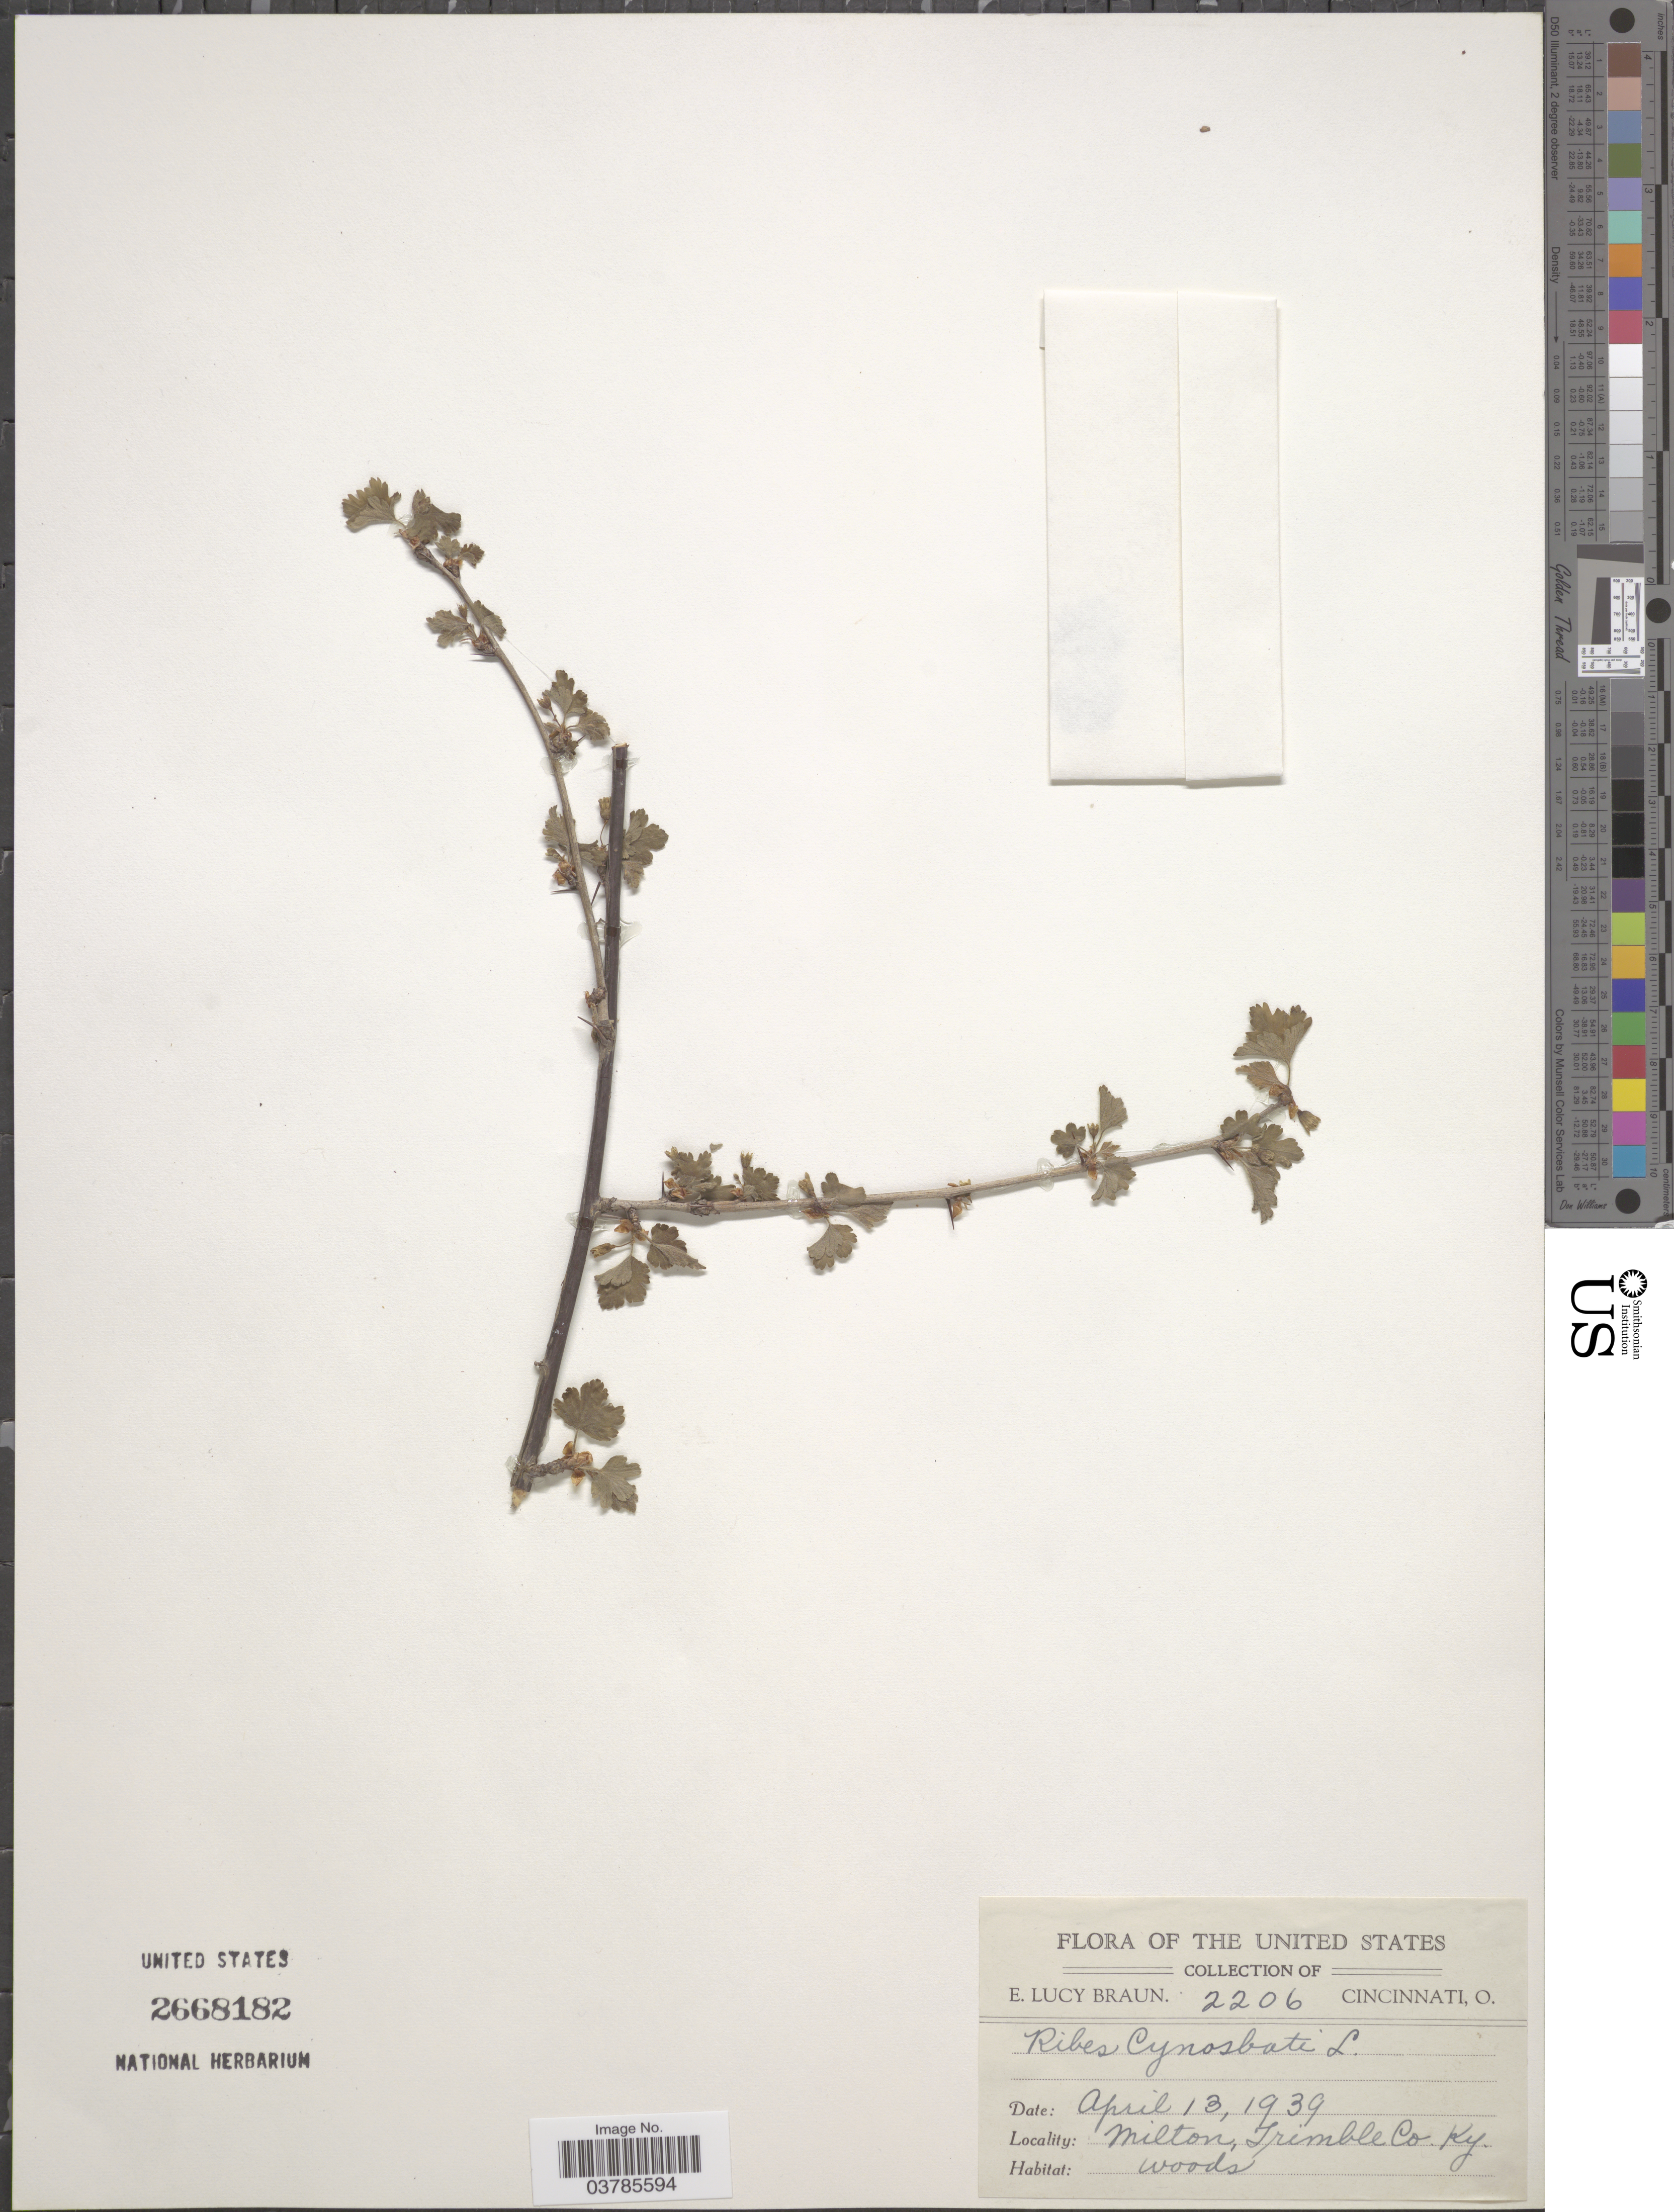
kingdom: Plantae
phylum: Tracheophyta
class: Magnoliopsida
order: Saxifragales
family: Grossulariaceae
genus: Ribes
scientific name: Ribes cynosbati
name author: L.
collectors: E. L. Braun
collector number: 2206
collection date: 1939-04-13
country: United States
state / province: Kentucky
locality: Milton, Trimble Co.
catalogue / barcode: US 2668182